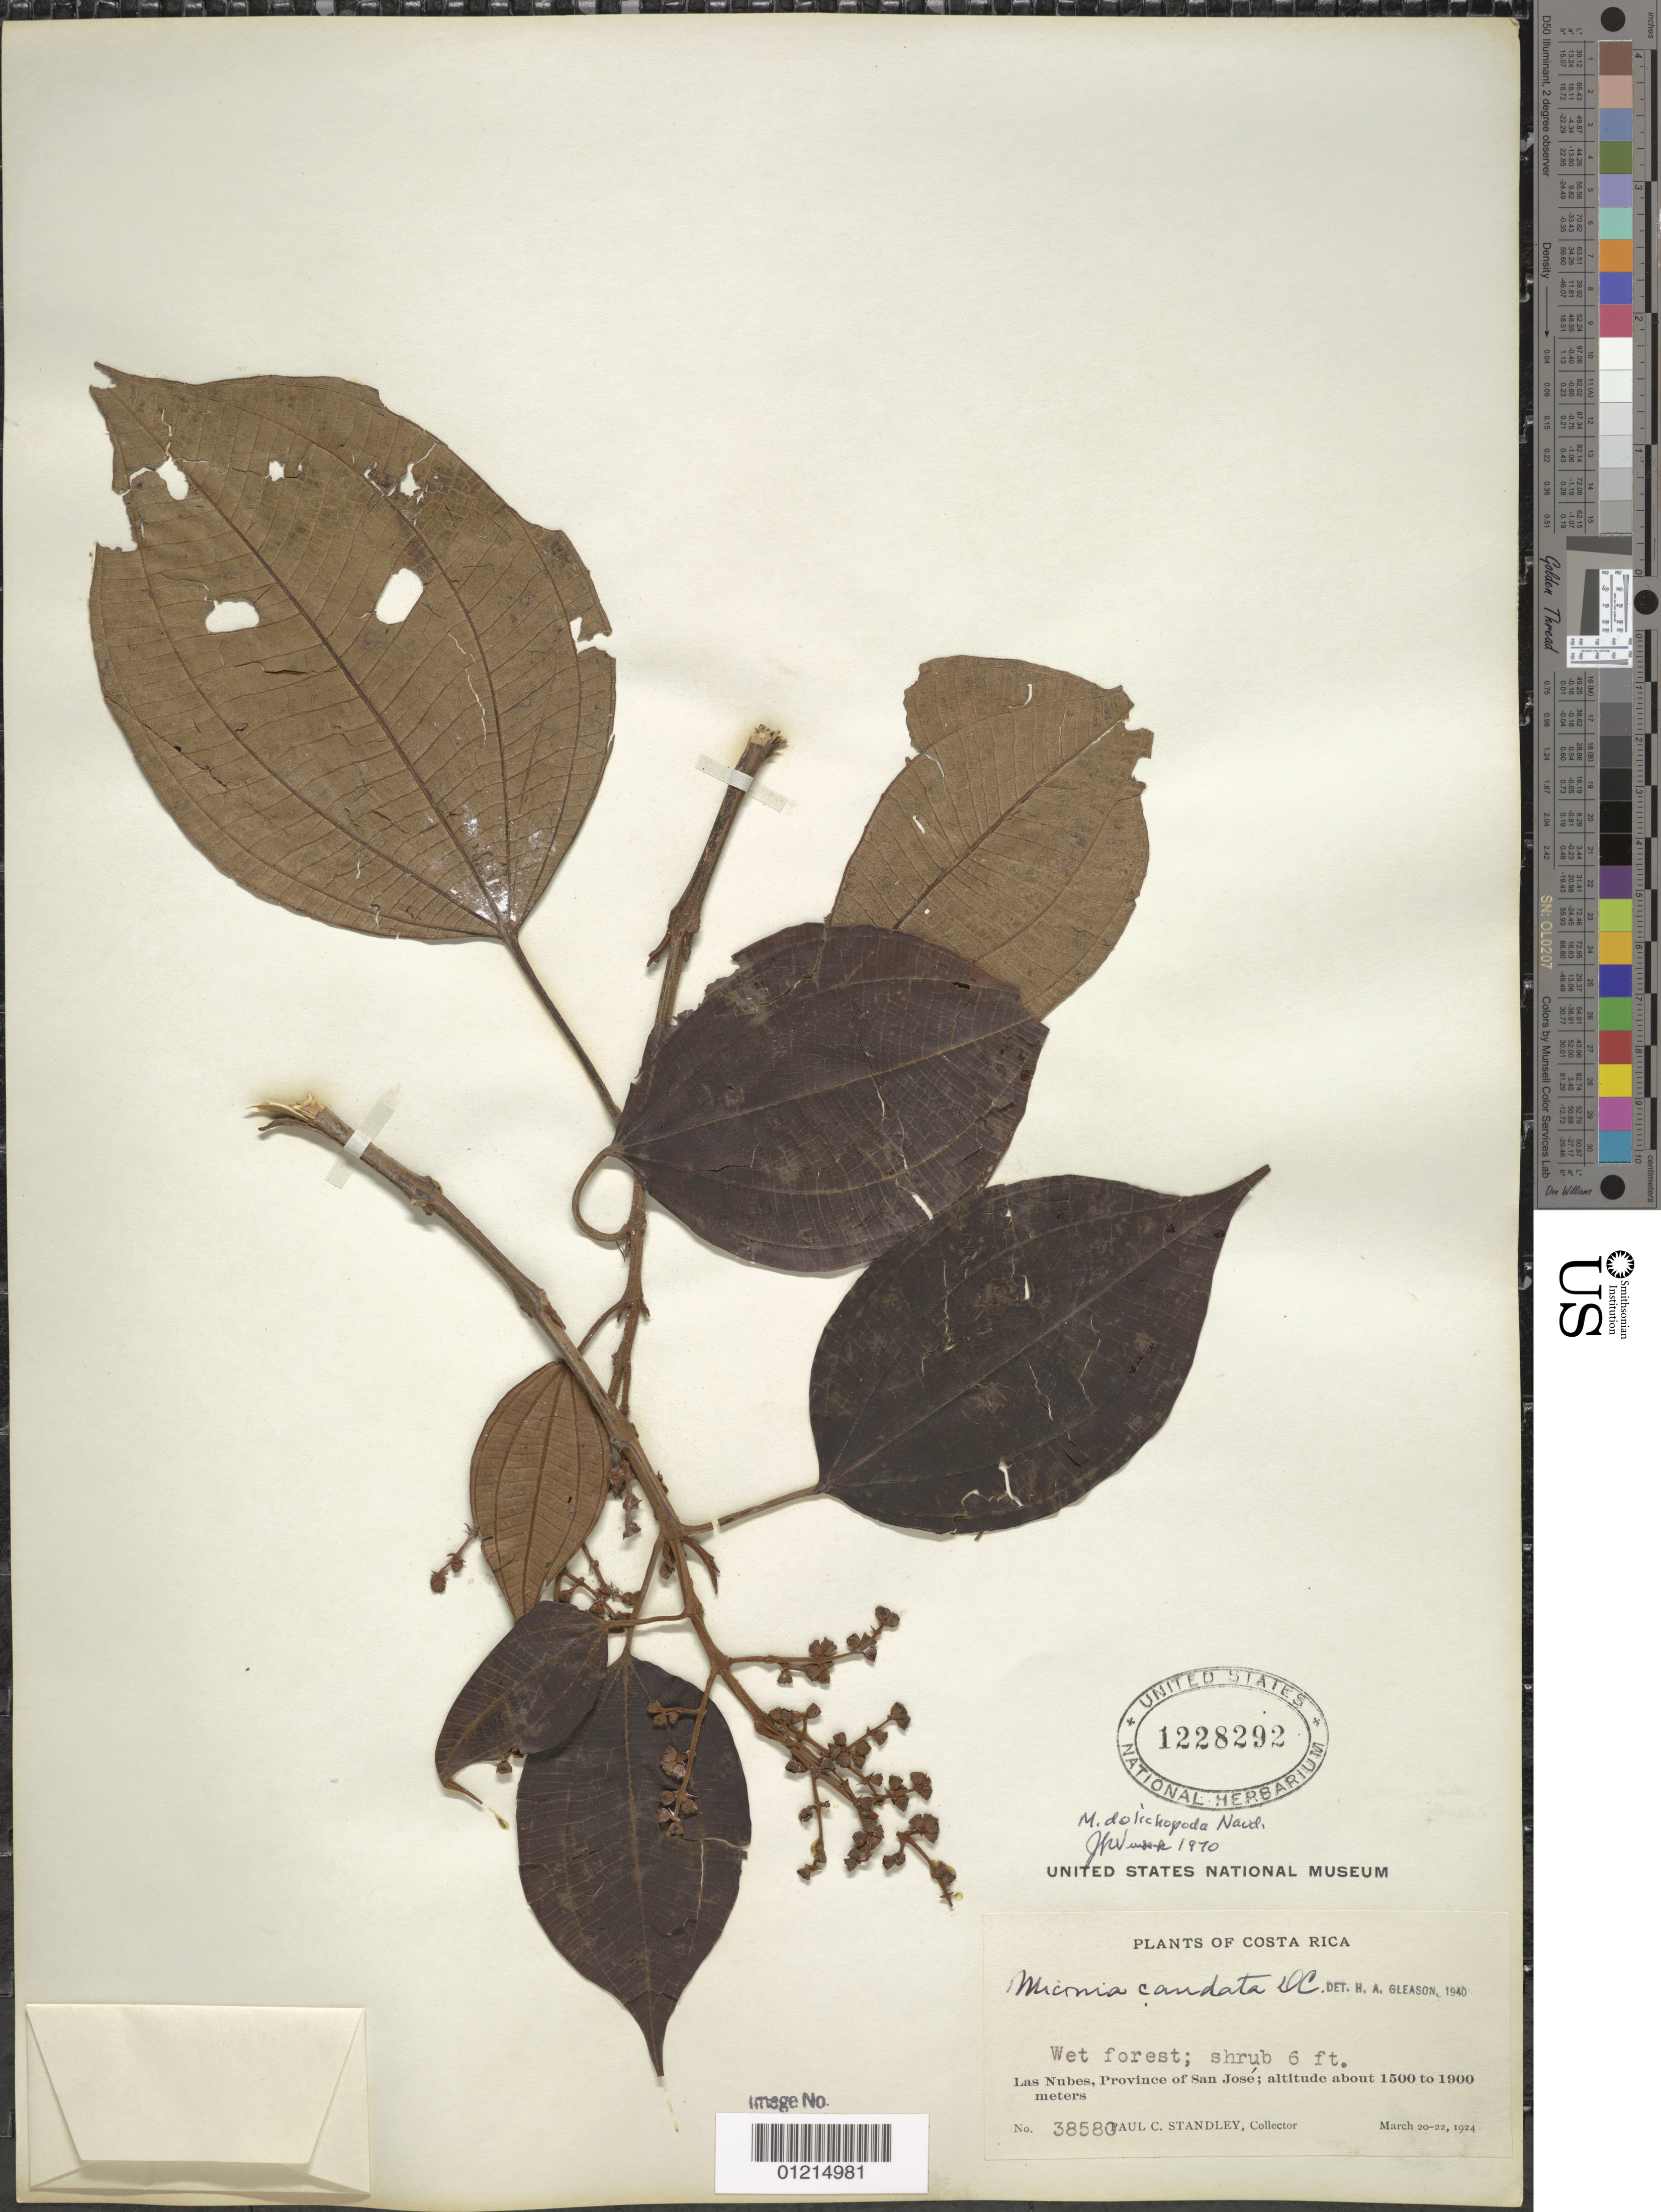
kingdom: Plantae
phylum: Tracheophyta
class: Magnoliopsida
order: Myrtales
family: Melastomataceae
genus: Miconia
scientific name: Miconia dolichopoda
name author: Naudin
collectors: P. C. Standley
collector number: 38580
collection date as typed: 20-22 Mar 1924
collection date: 1924-03-20/1924-03-22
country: Costa Rica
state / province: San José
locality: Las Nubes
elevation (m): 1500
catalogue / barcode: US 1228292